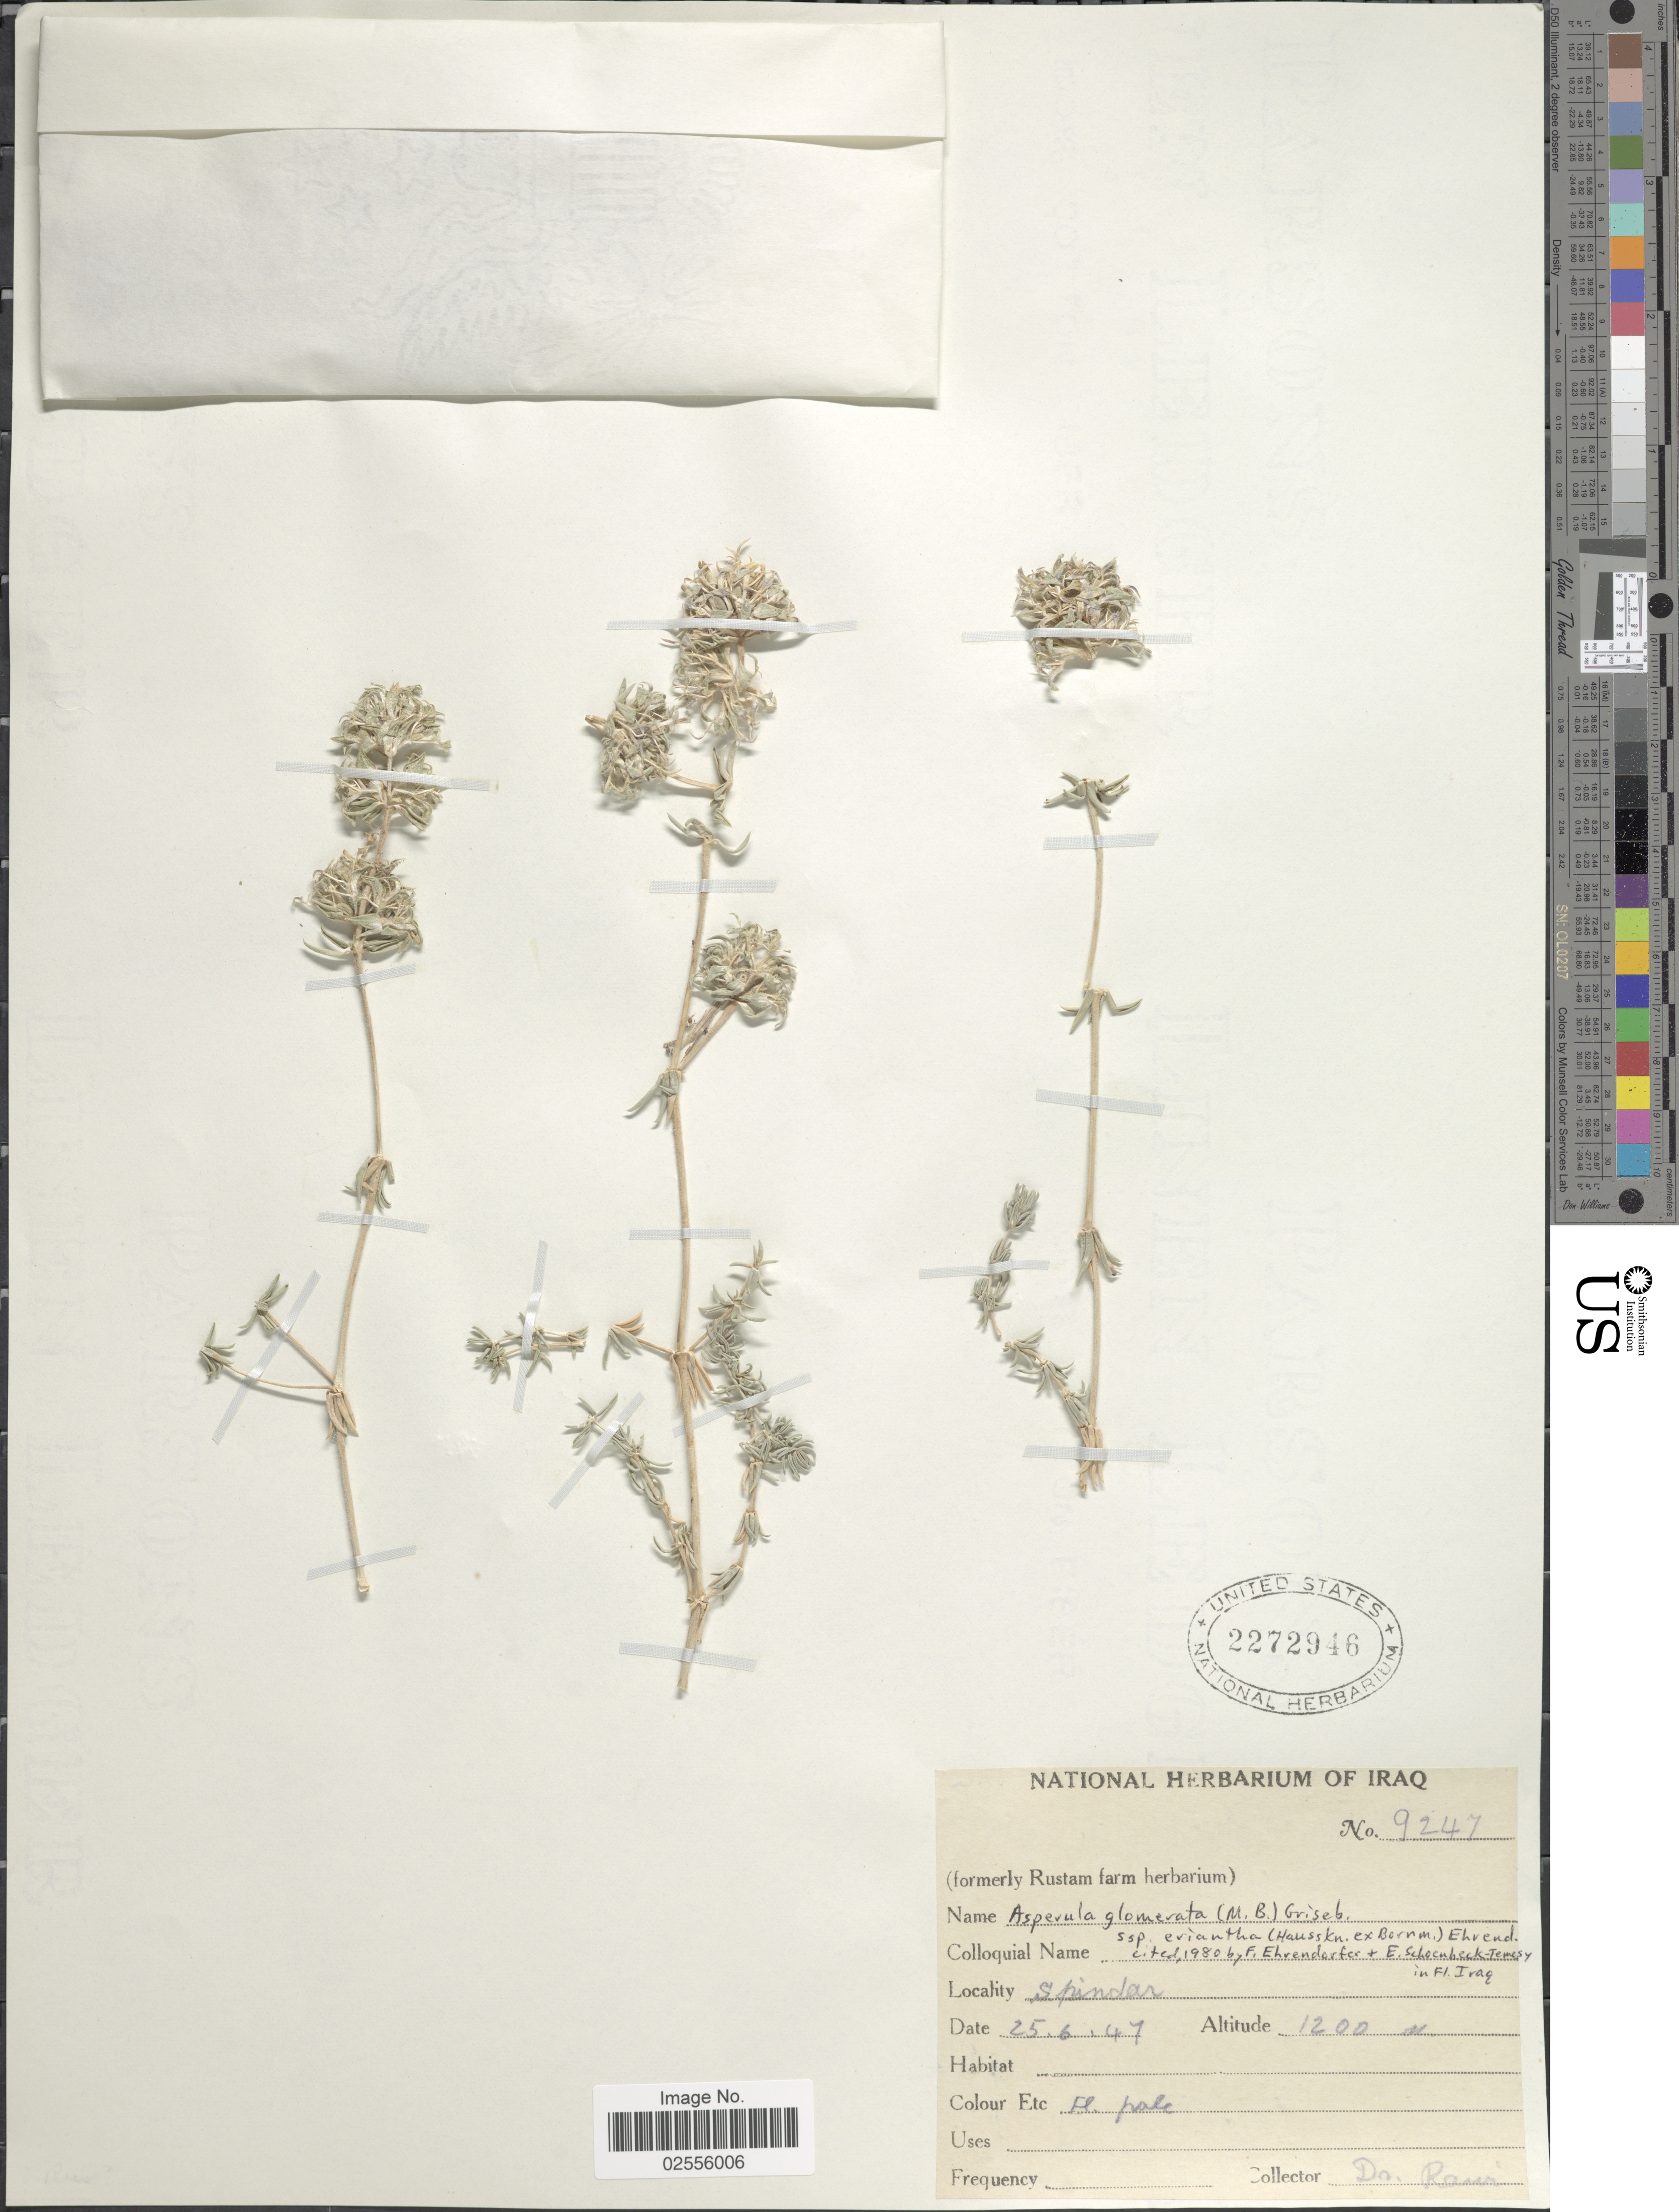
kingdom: Plantae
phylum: Tracheophyta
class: Magnoliopsida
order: Gentianales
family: Rubiaceae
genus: Asperula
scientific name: Asperula glomerata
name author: (M. Bieb.) Griseb.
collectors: -. Rawi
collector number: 9247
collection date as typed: Transcribed d/m/y: 25/6/47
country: Iraq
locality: Spindar.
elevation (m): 1200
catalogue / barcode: US 2272946